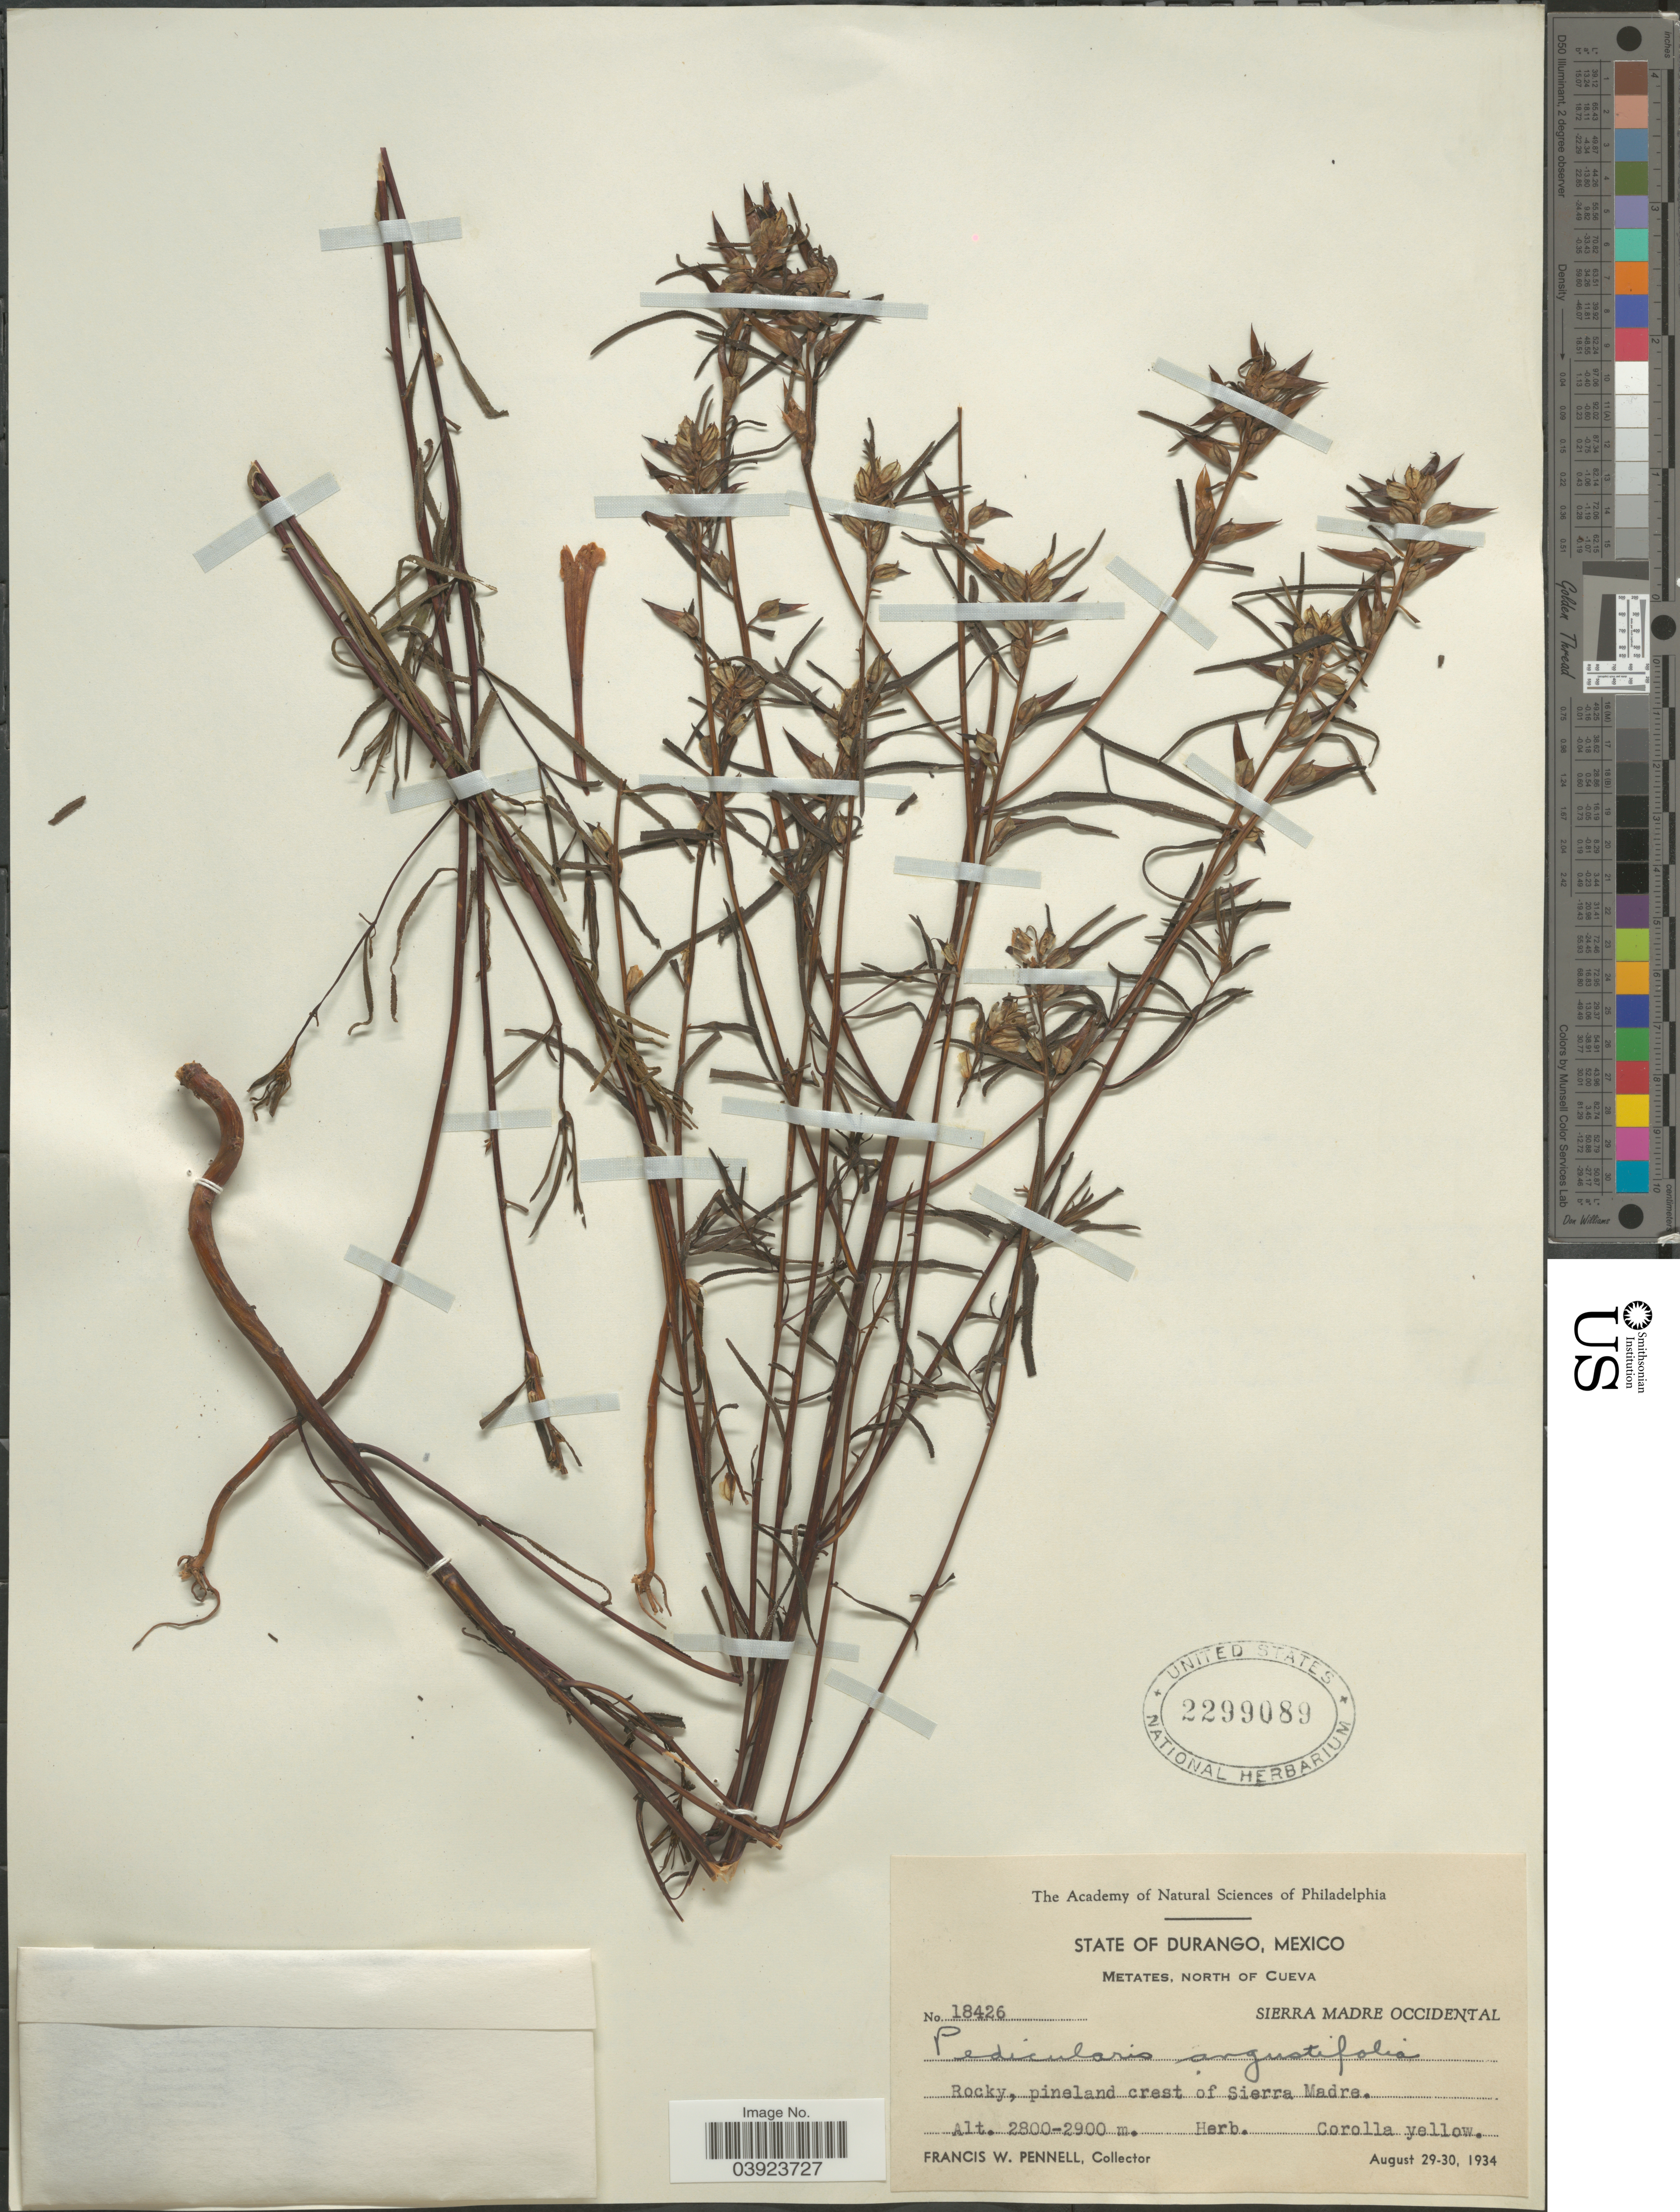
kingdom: Plantae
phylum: Tracheophyta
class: Magnoliopsida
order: Lamiales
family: Orobanchaceae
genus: Pedicularis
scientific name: Pedicularis angustifolia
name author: Benth.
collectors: F. W. Pennell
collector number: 18426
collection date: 1934-08-29/1934-08-30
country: Mexico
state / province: Durango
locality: Metates, North of Cueva. Sierra Madre Occidental. Rocky, pineland crest of Sierra Madre.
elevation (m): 2800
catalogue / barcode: US 2299089